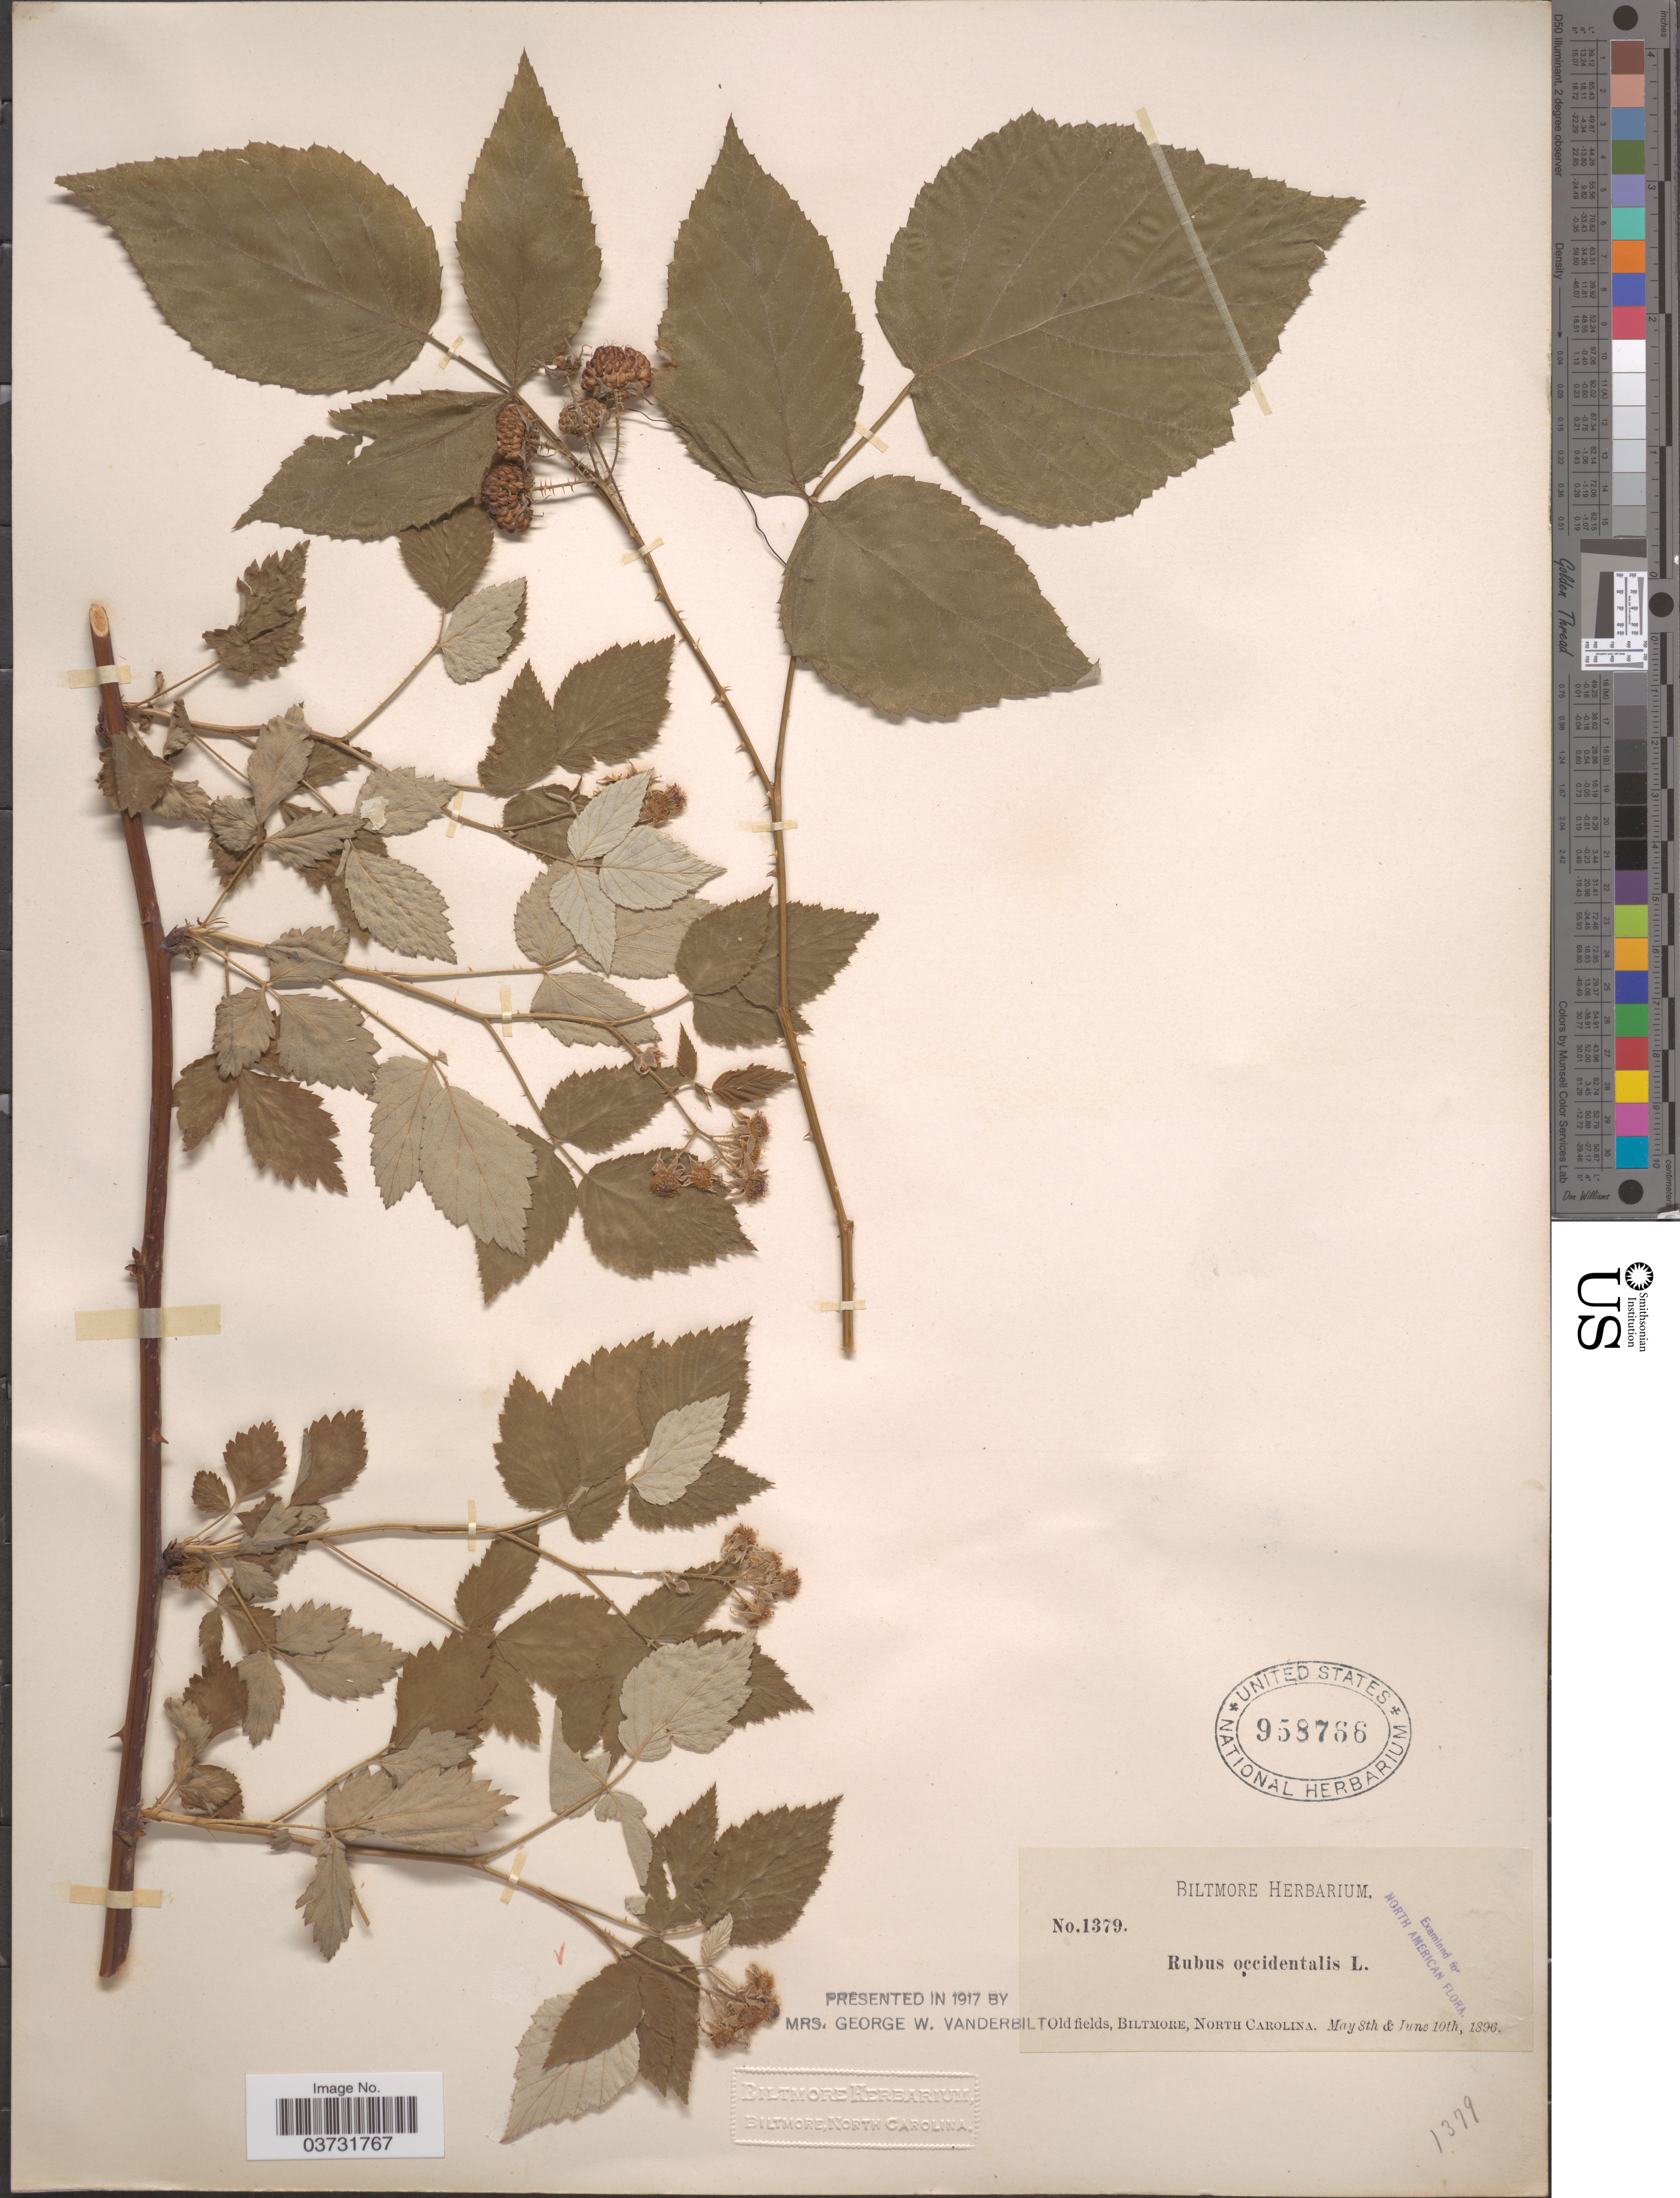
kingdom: Plantae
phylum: Tracheophyta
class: Magnoliopsida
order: Rosales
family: Rosaceae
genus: Rubus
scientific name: Rubus occidentalis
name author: L.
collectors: ex herb. Biltmore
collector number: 1379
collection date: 1896-05-08/1896-06-10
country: United States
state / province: North Carolina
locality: Old fields, Biltmore.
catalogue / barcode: US 958786